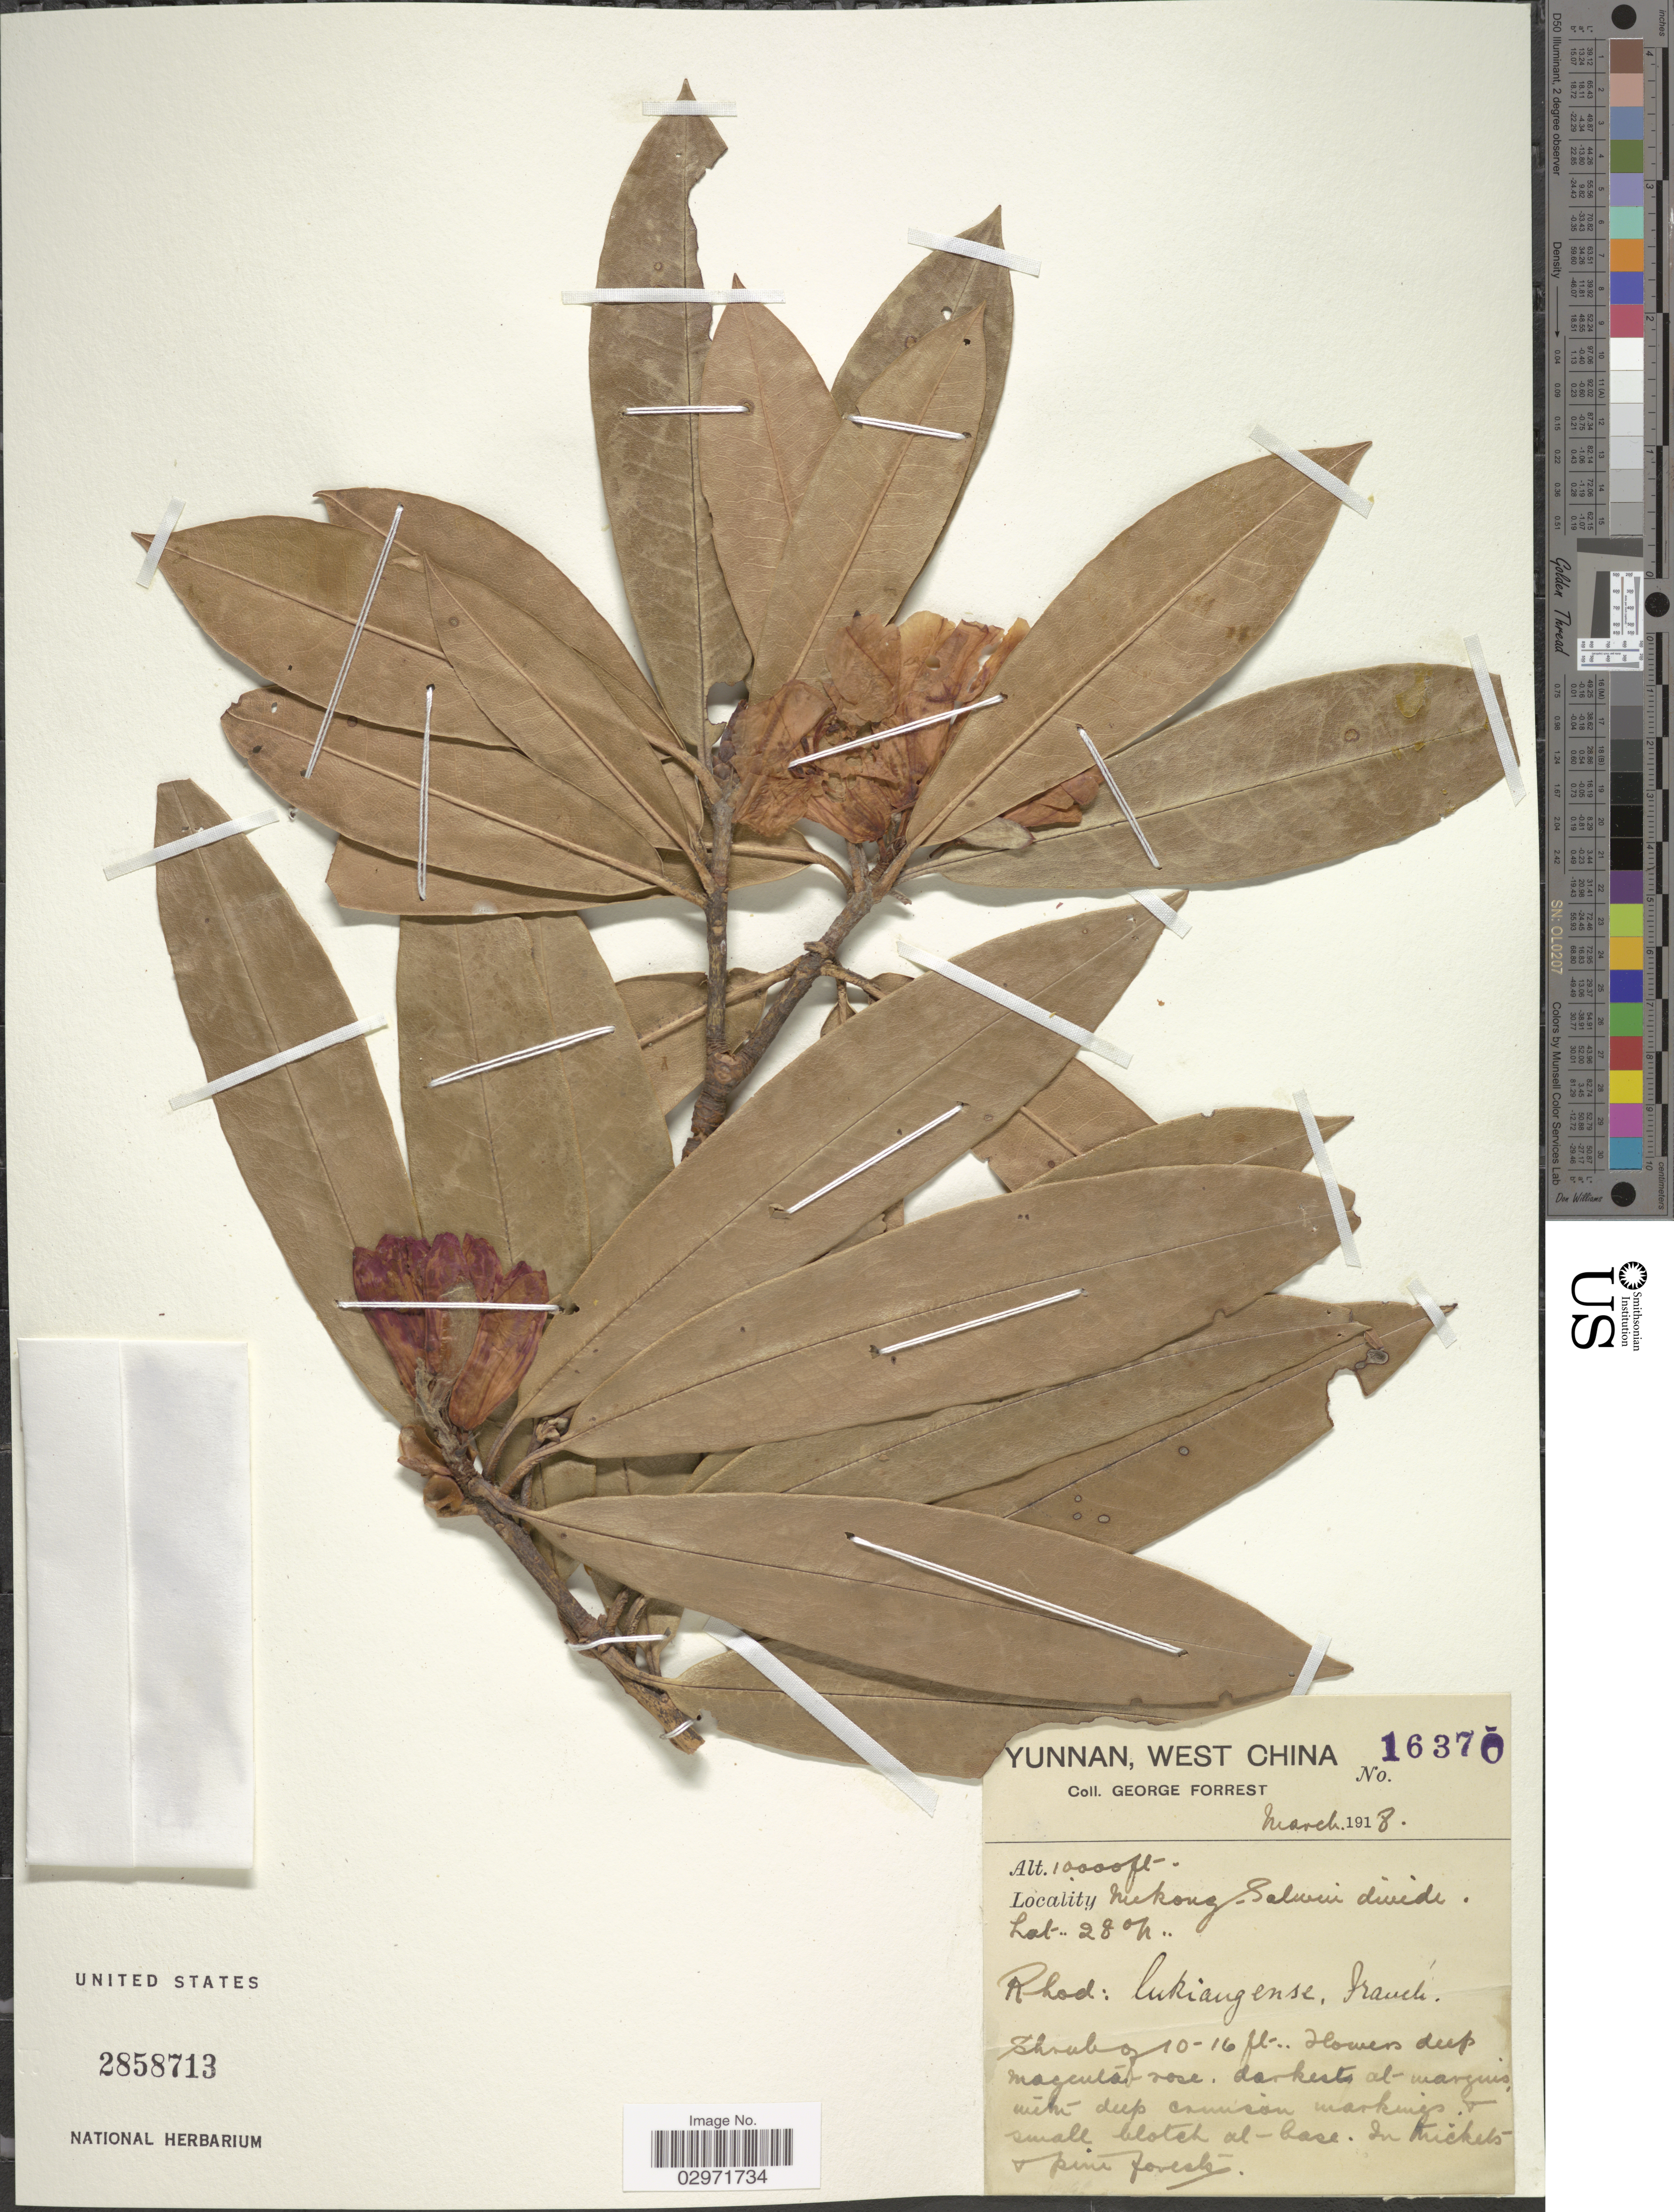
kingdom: Plantae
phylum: Tracheophyta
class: Magnoliopsida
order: Ericales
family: Ericaceae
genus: Rhododendron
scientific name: Rhododendron lukiangense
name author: Franch.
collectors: G. Forrest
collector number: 16370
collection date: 1918-03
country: China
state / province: Yunnan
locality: West China. Mekong-Salwin divide.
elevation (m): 3048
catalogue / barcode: US 2858713